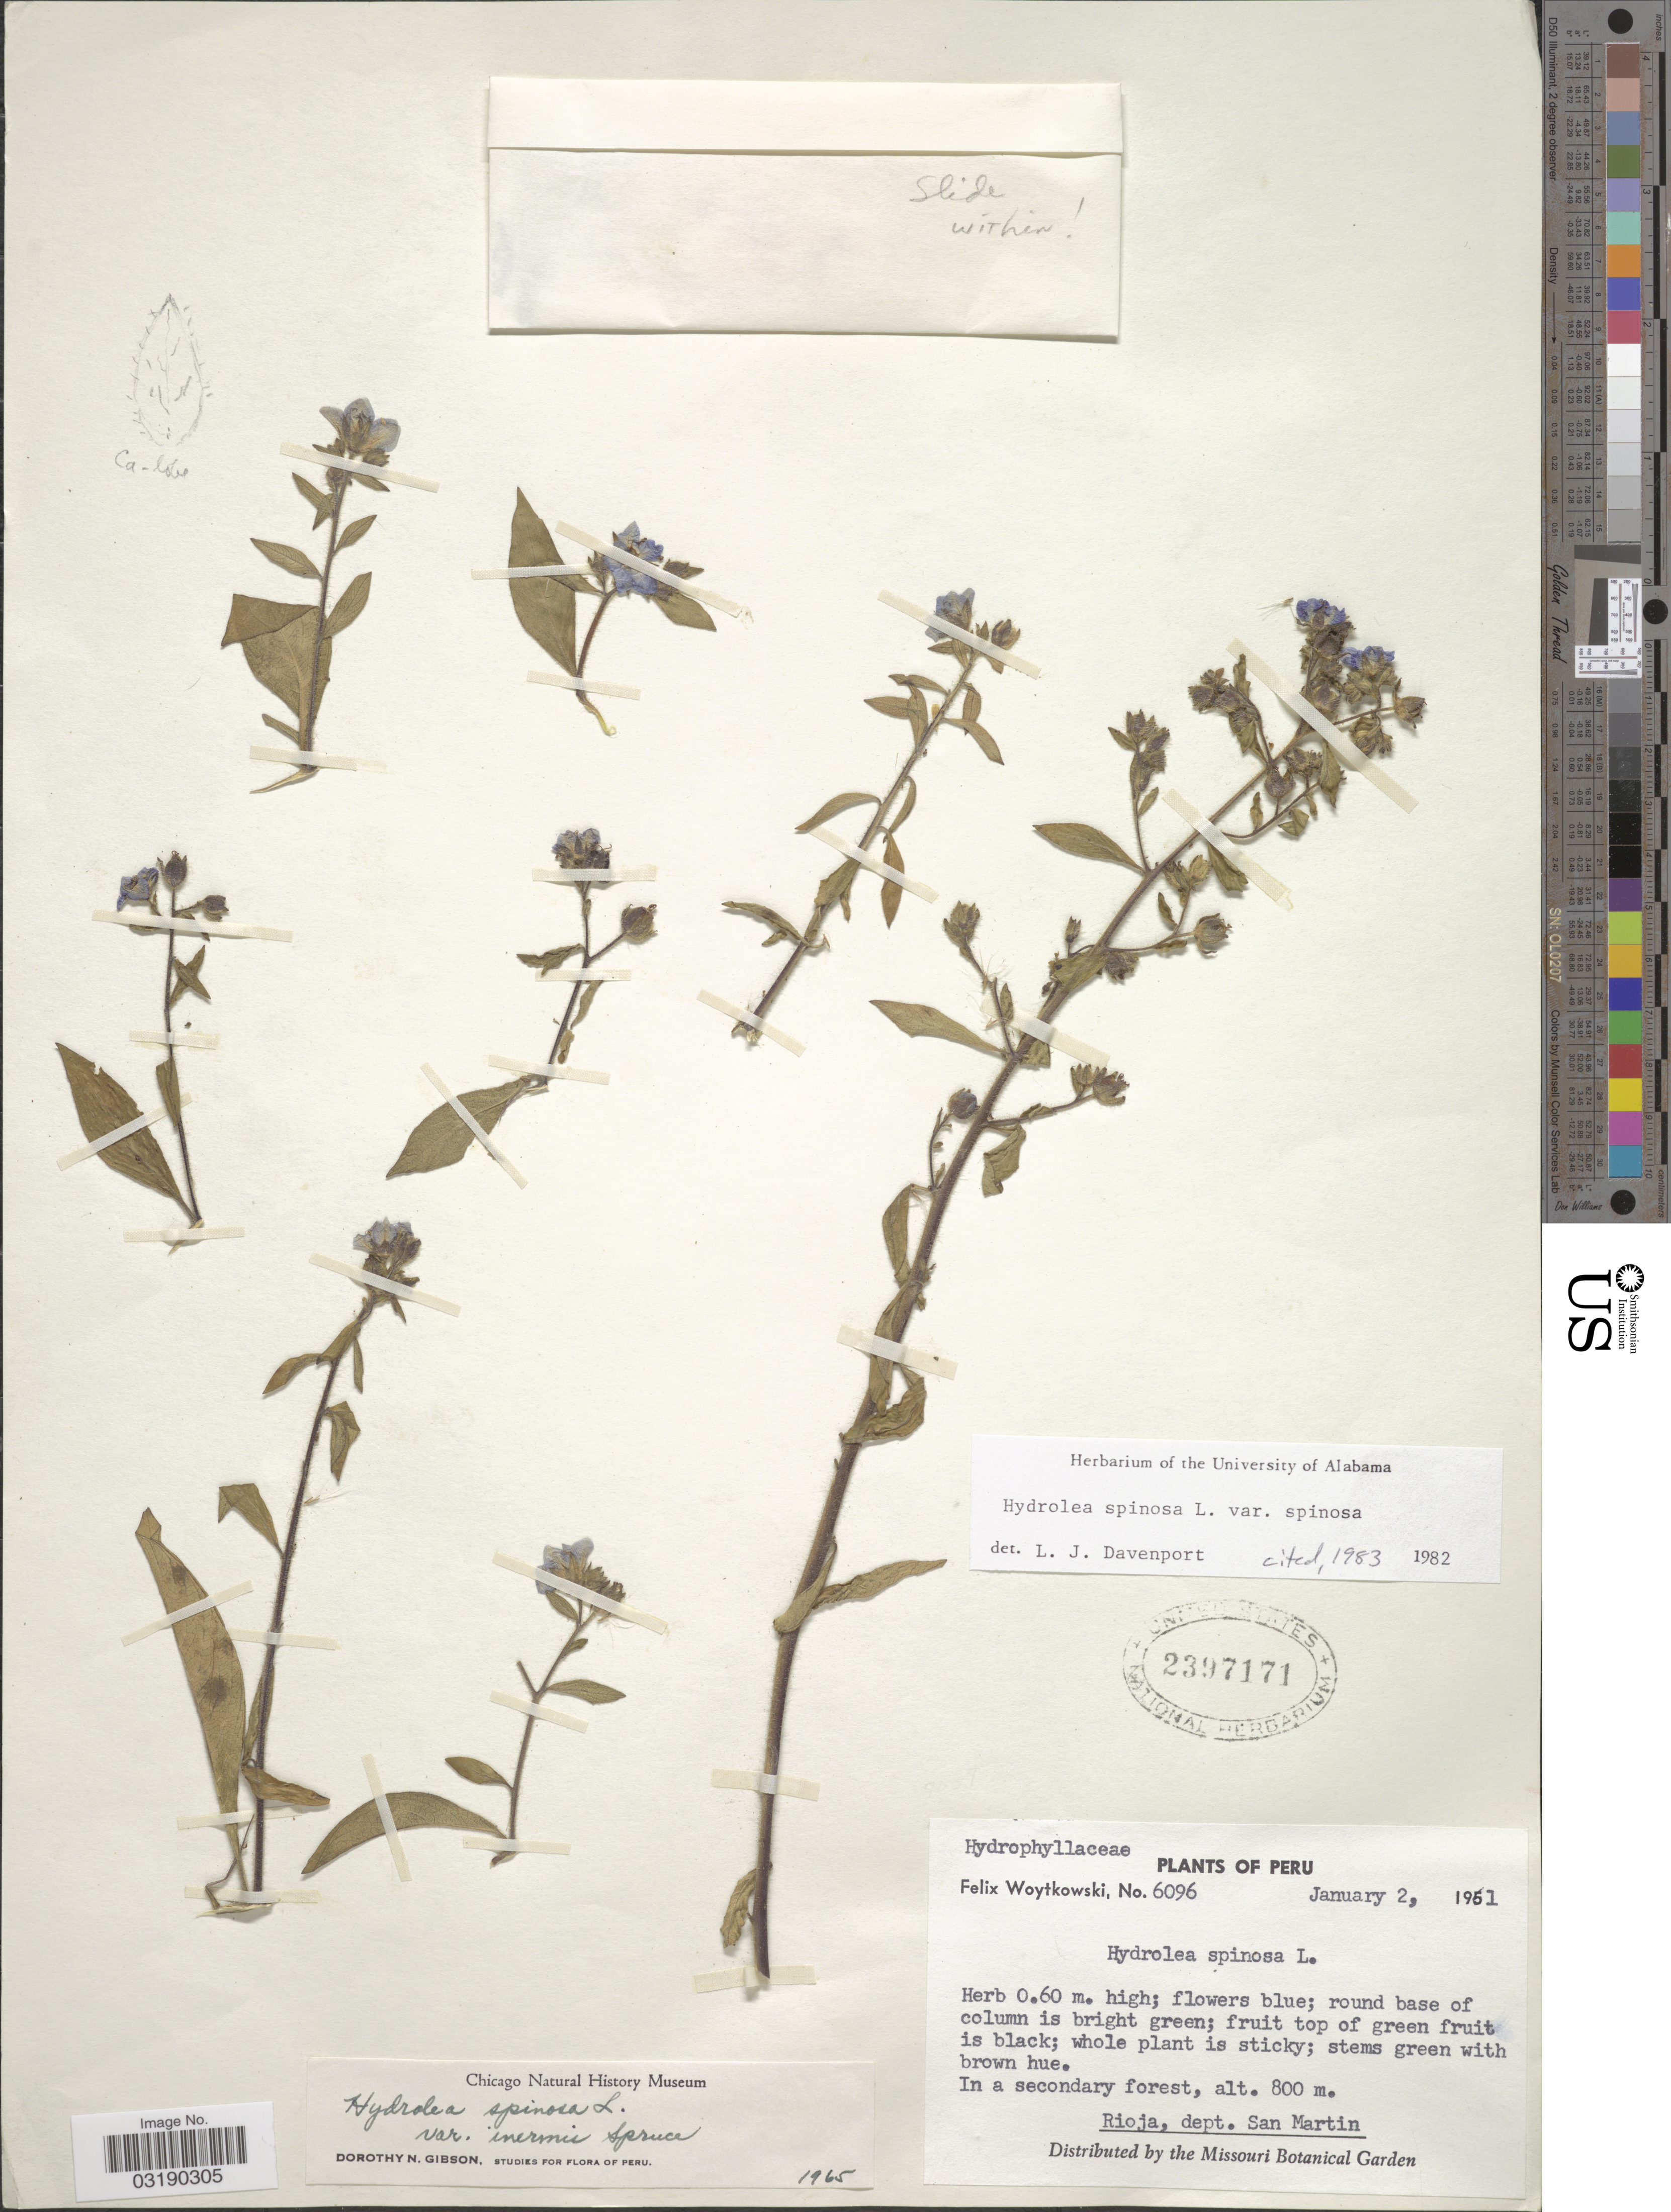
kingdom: Plantae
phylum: Tracheophyta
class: Magnoliopsida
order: Solanales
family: Hydroleaceae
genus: Hydrolea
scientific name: Hydrolea spinosa var. spinosa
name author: L.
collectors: F. Woytkowski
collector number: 6096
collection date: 1961-01-02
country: Peru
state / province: San Martín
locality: Rioja, dept. San Martin.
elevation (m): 800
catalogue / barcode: US 2397171